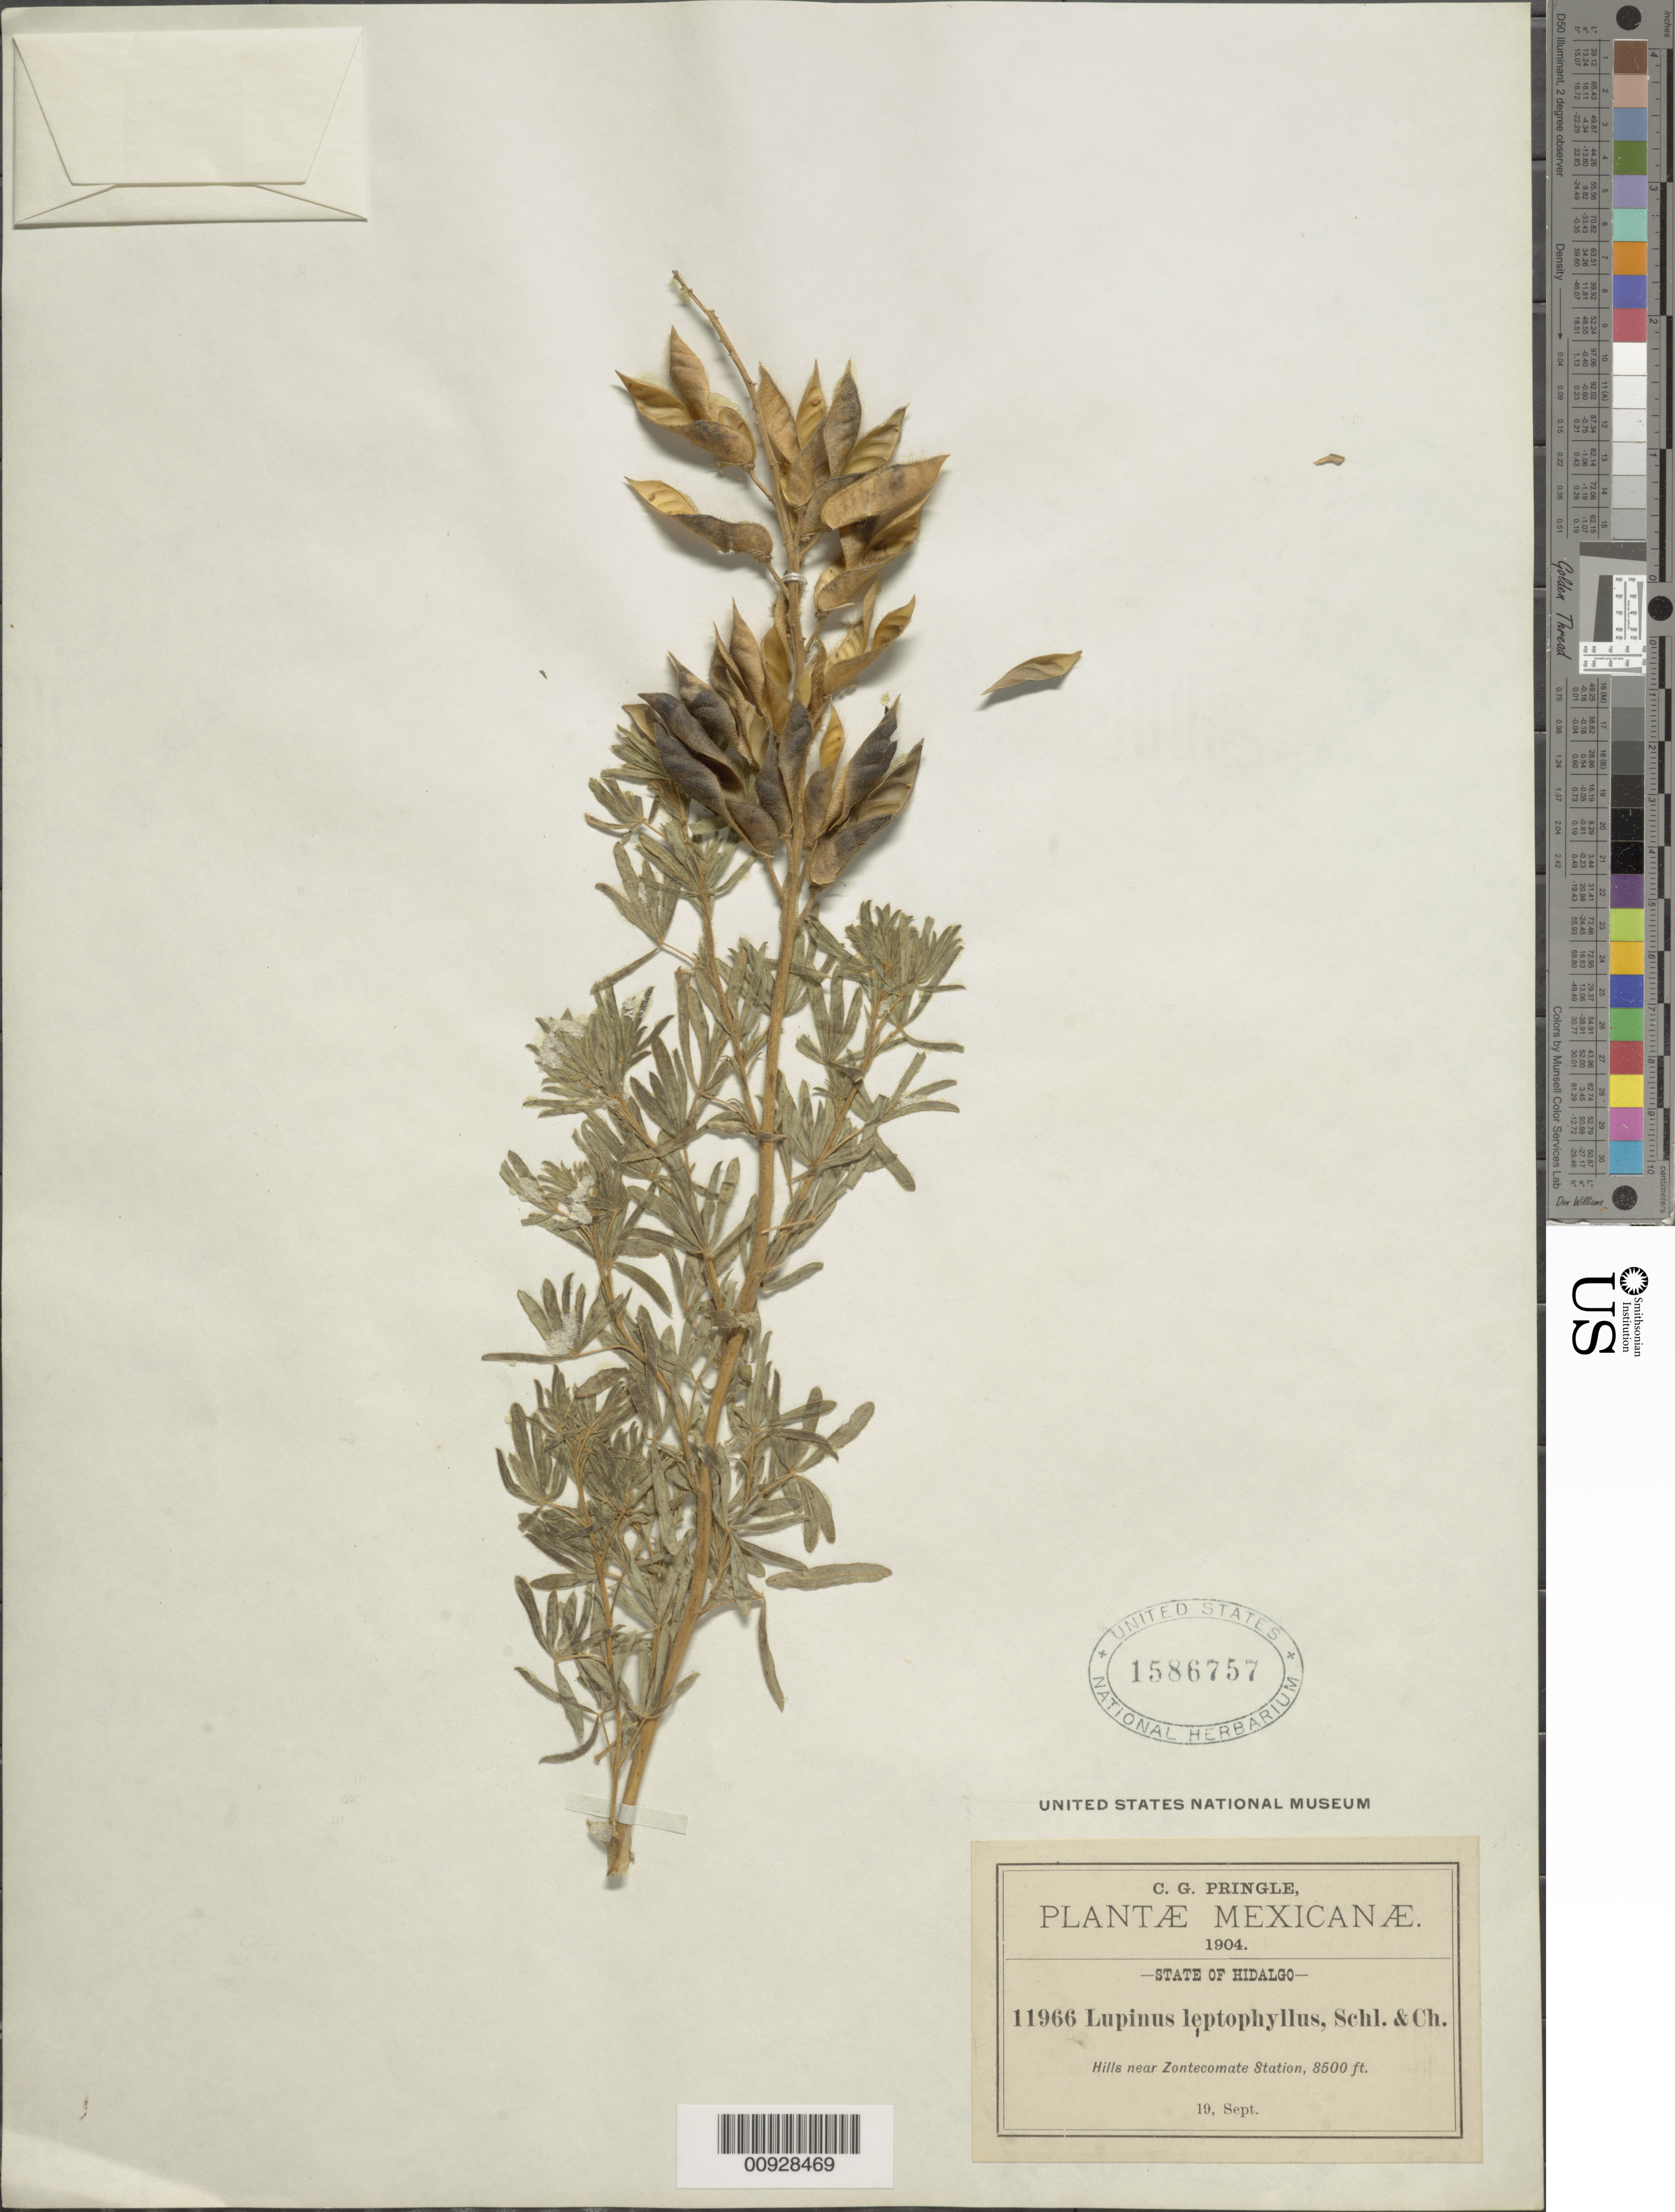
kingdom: Plantae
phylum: Tracheophyta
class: Magnoliopsida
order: Fabales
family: Fabaceae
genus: Lupinus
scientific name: Lupinus leptophyllus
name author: Cham. & Schltdl.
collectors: C. G. Pringle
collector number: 11966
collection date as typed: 19 Sep 1904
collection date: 1904-09-19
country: Mexico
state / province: Hidalgo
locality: Near Zontecomate Station.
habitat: Hills.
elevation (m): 2591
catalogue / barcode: US 1586757